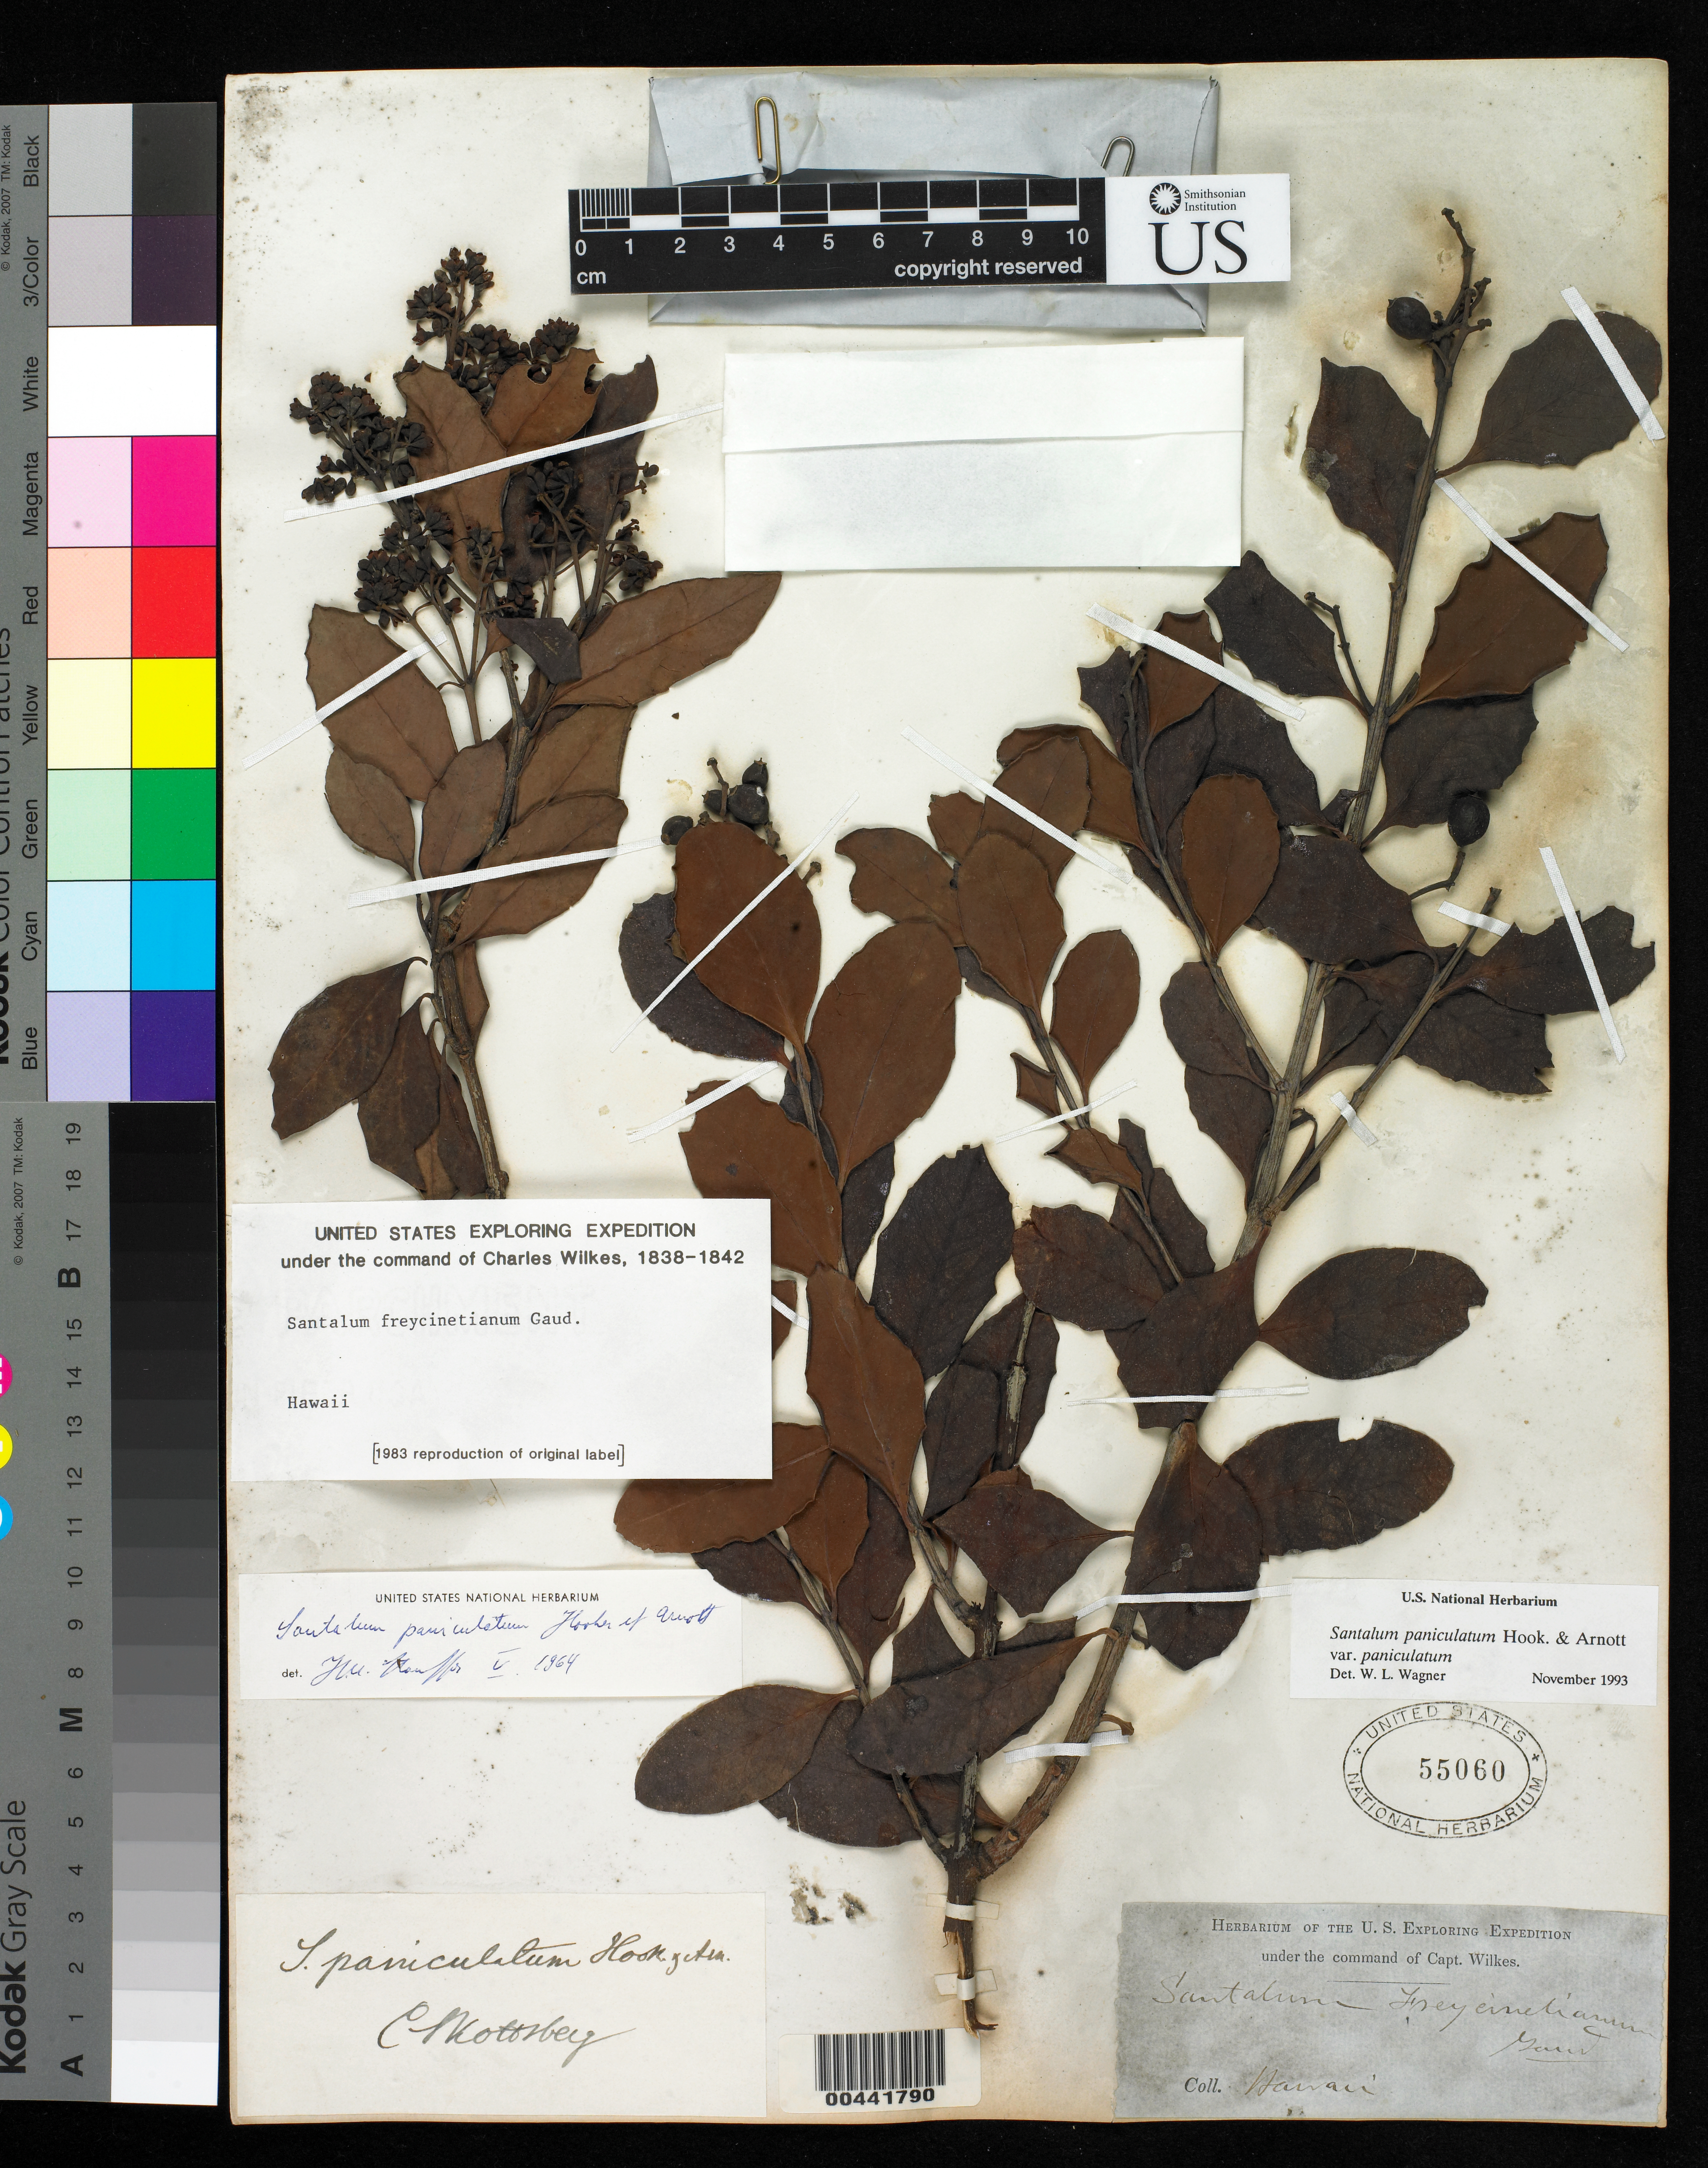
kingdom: Plantae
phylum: Tracheophyta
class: Magnoliopsida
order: Santalales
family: Santalaceae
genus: Santalum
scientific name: Santalum paniculatum var. paniculatum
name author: Hook. & Arn.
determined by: Wagner, W. L., (BOT), Smithsonian Institution - National Museum of Natural History (UNITED STATES)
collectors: Wilkes Explor. Exped.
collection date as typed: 1838 to -- --- 1842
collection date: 1838/1842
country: United States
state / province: Hawaii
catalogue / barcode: US 55060